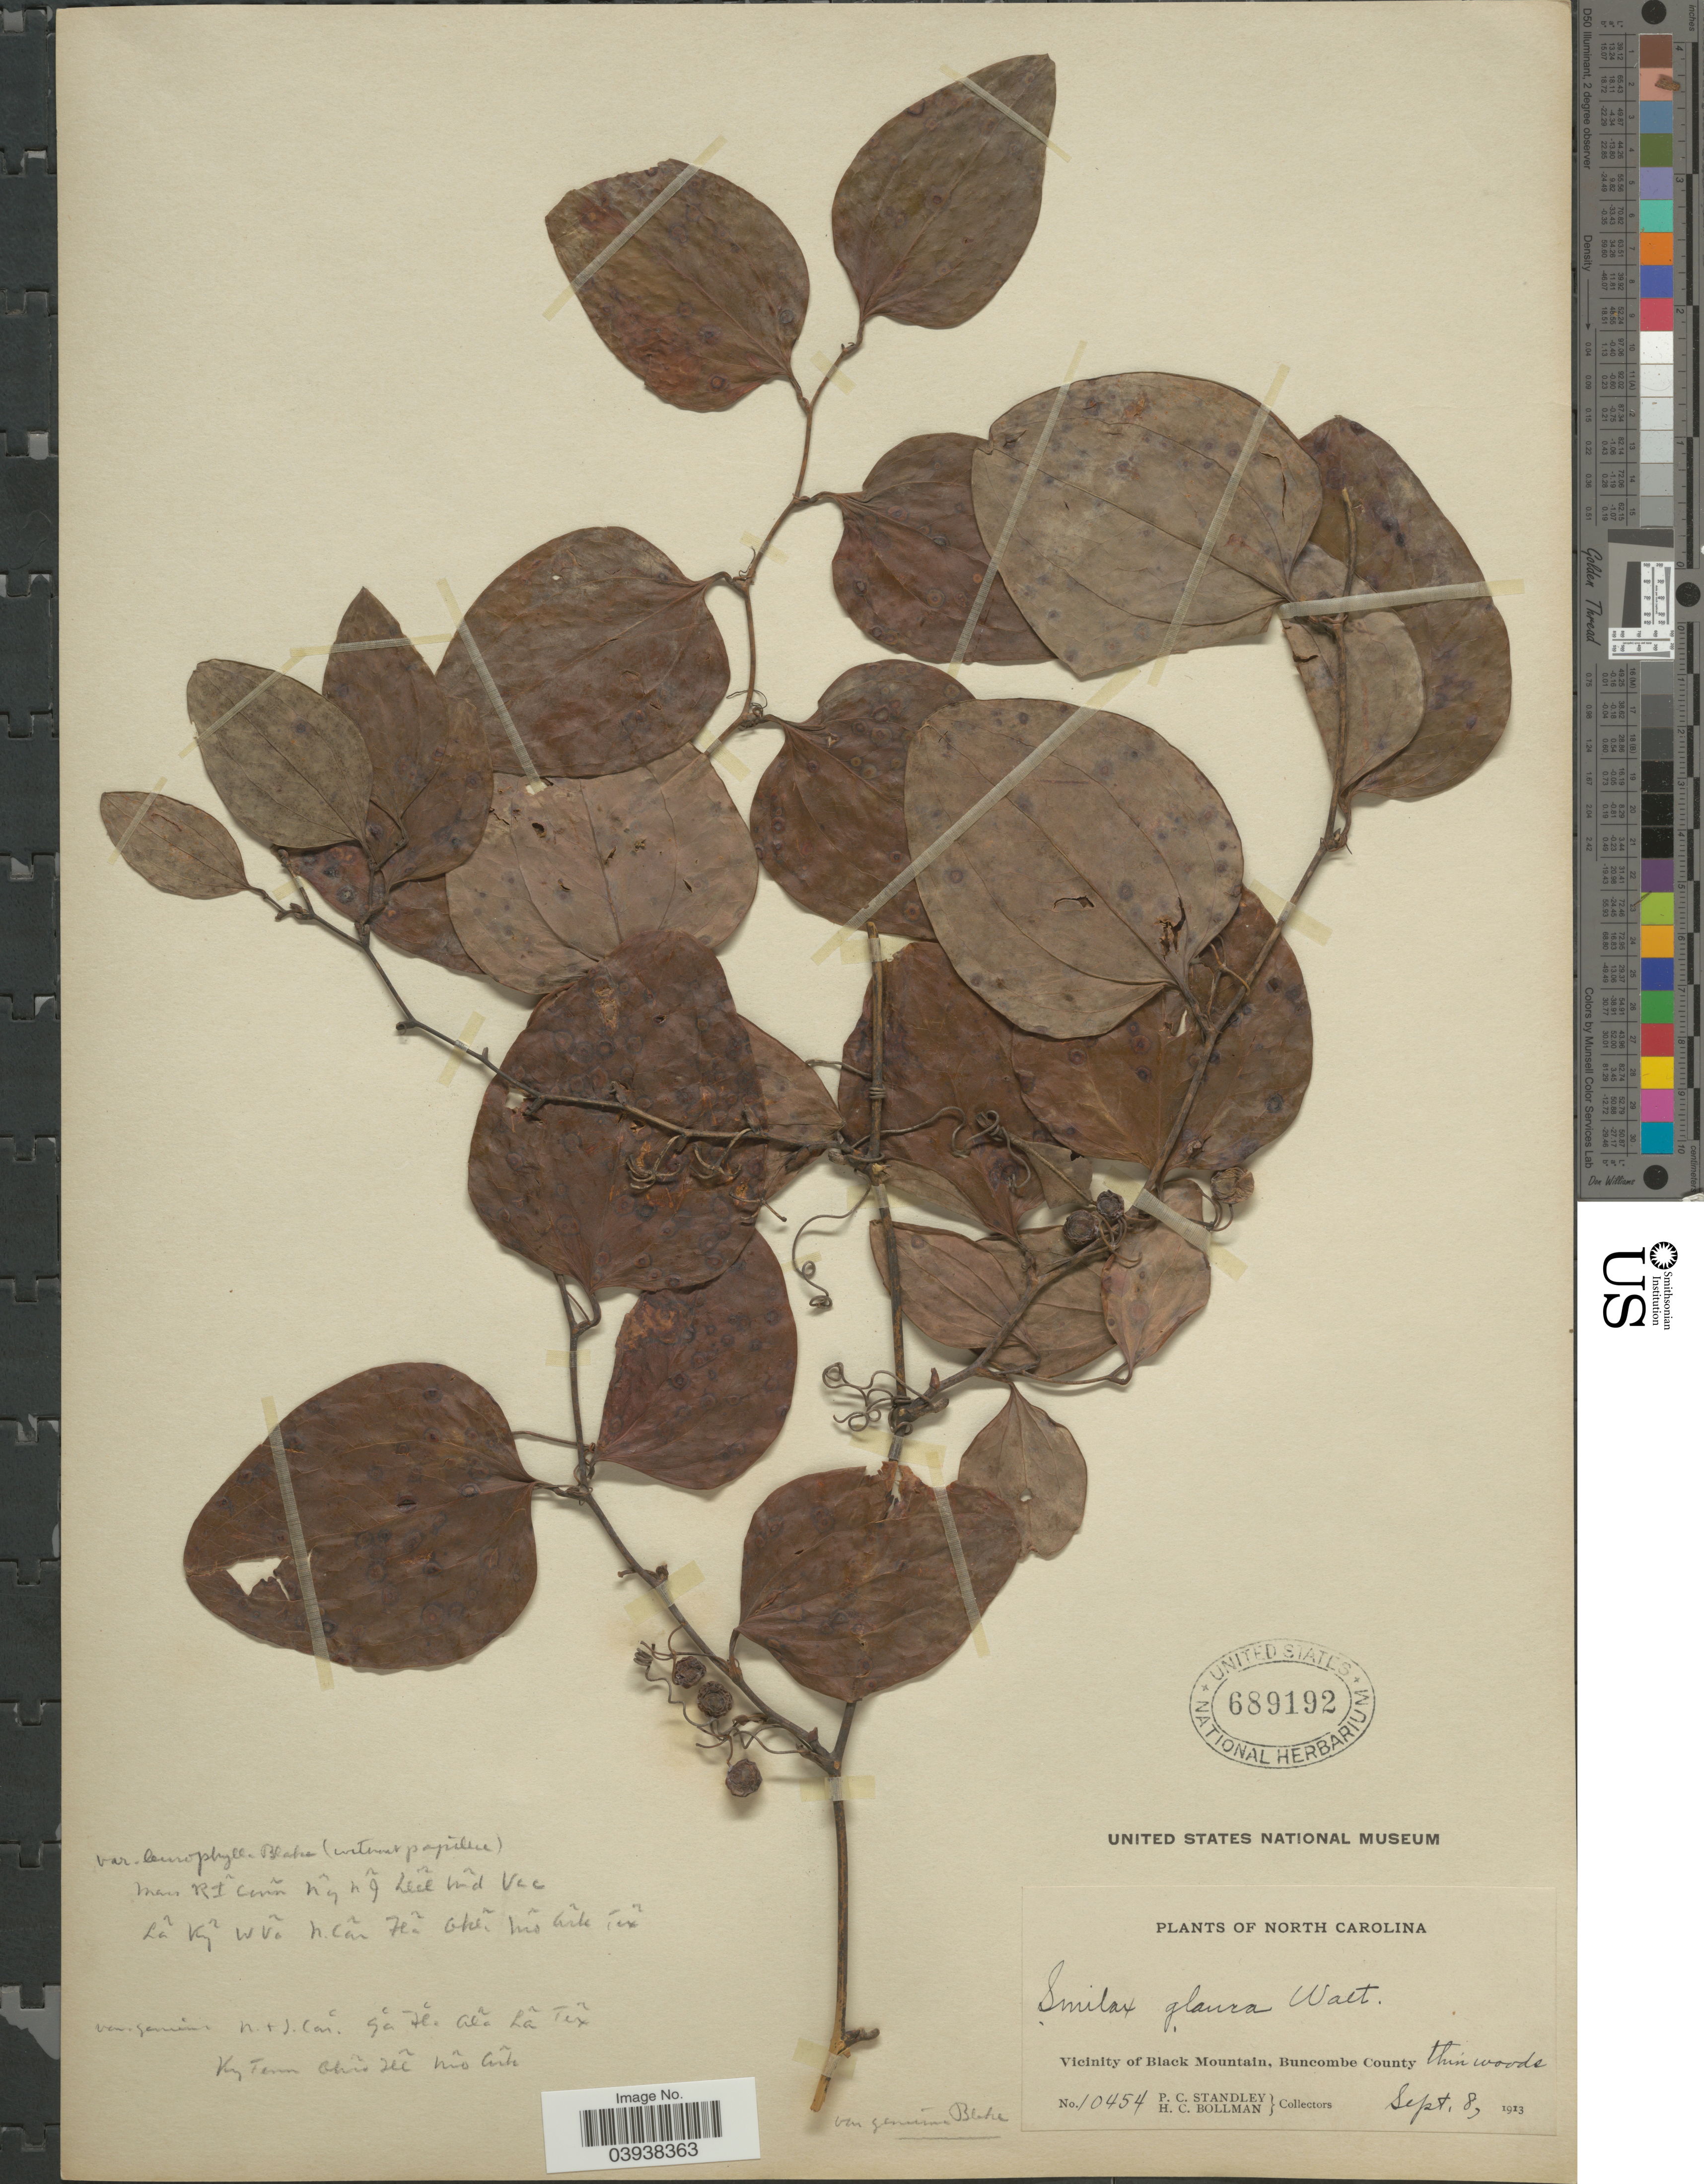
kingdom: Plantae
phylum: Tracheophyta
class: Liliopsida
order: Liliales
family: Smilacaceae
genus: Smilax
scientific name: Smilax glauca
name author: Walter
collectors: P. C. Standley & H. C. Bollman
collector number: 10454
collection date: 1913-09-08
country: United States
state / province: North Carolina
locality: Vicinity of Black Mountain, Buncombe County.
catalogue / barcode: US 689192